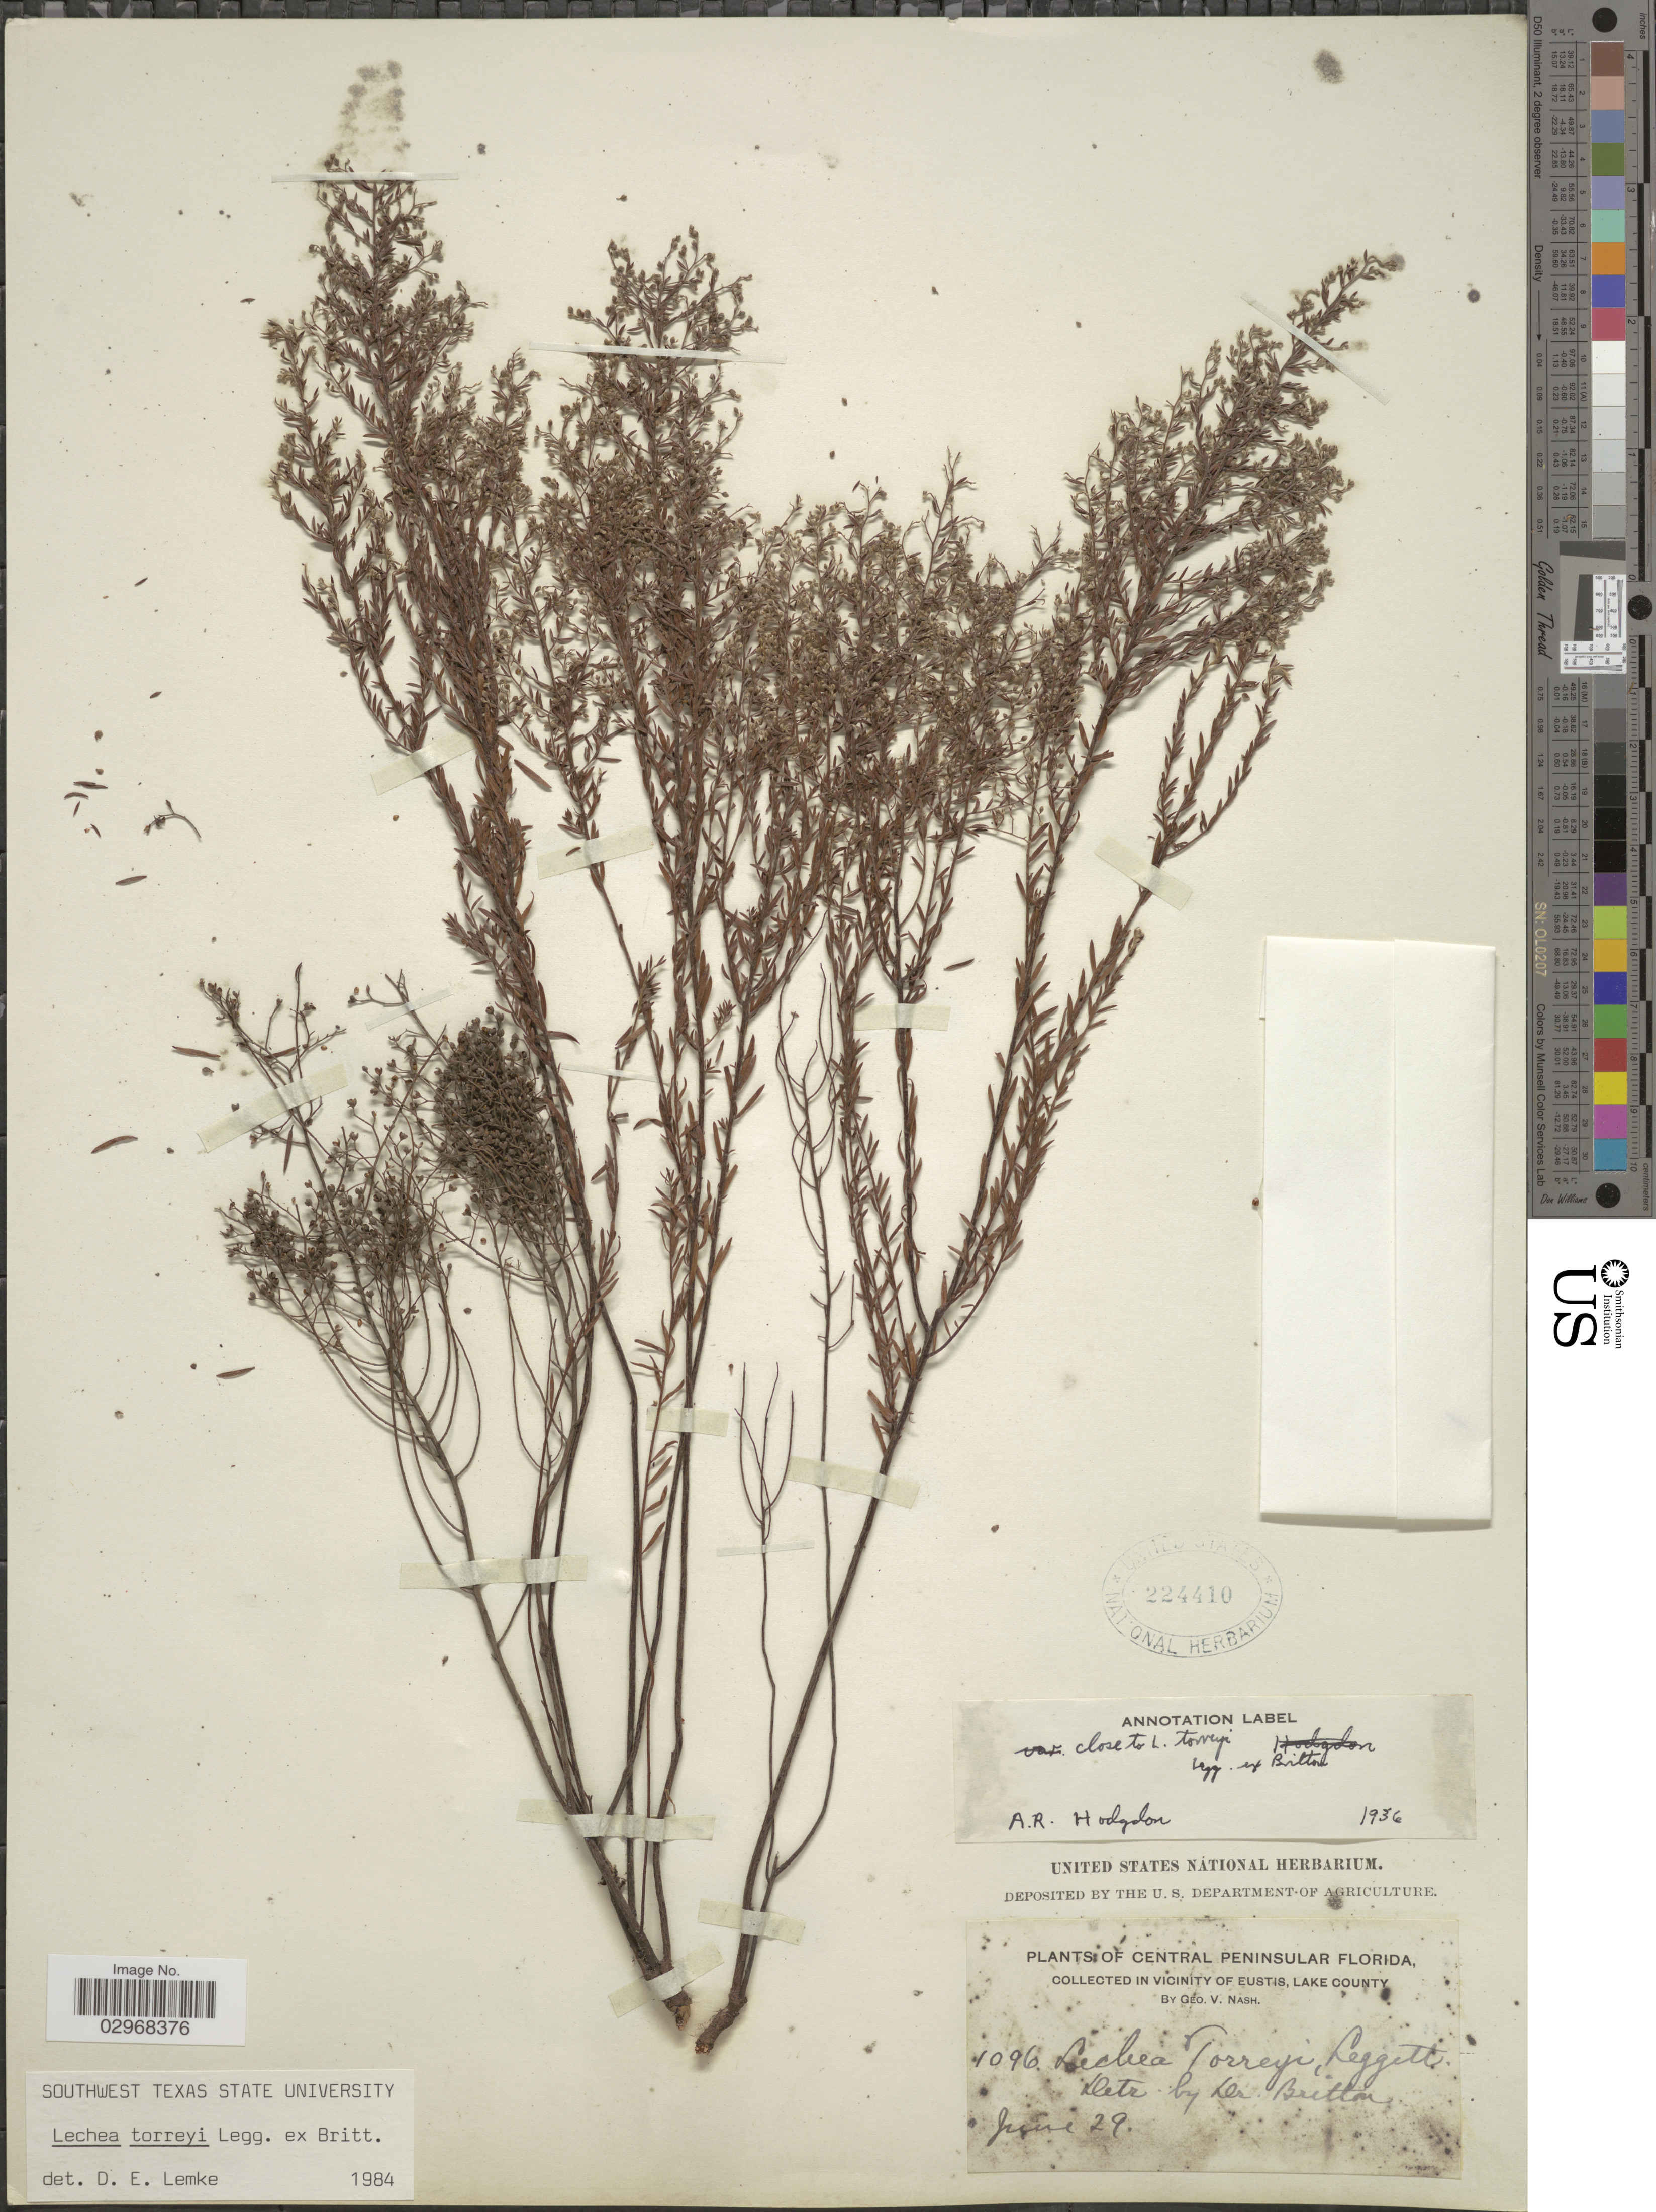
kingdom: Plantae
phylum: Tracheophyta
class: Magnoliopsida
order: Malvales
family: Cistaceae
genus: Lechea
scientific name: Lechea torreyi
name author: (Chapm.) Legg. ex Britton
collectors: G. V. Nash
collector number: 1096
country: United States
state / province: Florida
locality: Central Peninsular Florida. In vicinity of Eustis, Lake County.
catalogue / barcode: US 224410